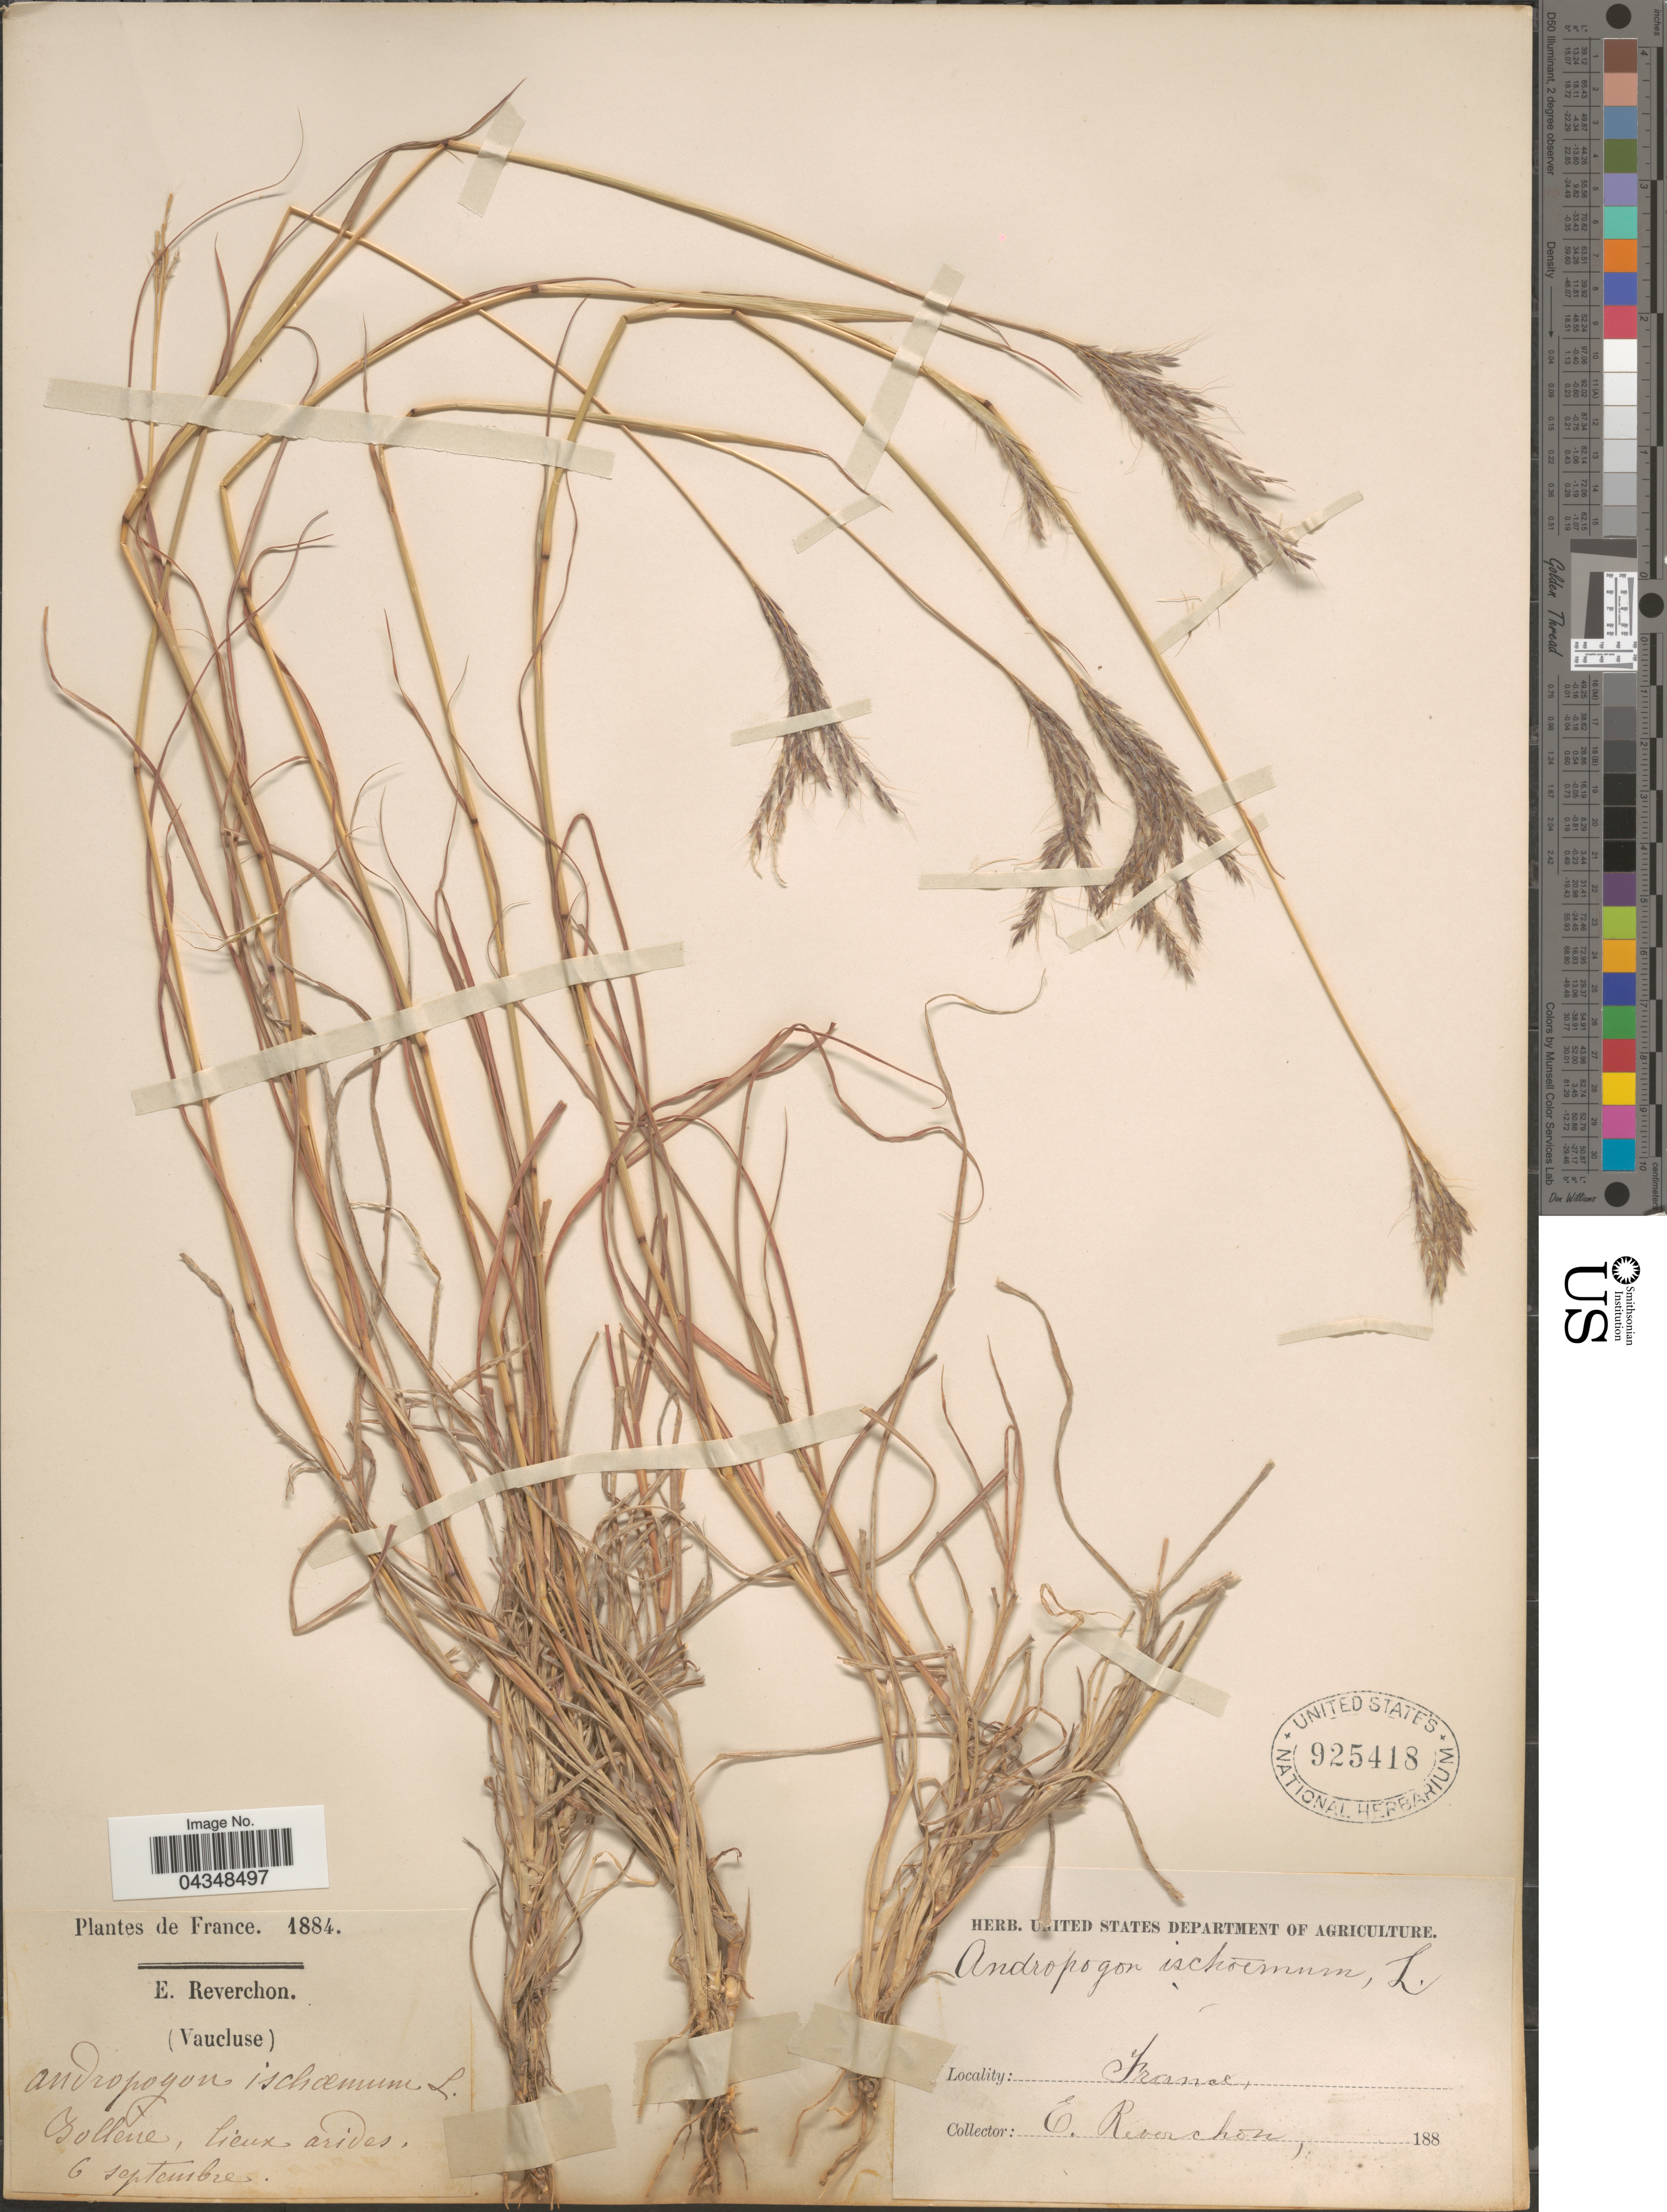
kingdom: Plantae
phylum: Tracheophyta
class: Liliopsida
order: Poales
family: Poaceae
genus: Bothriochloa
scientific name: Bothriochloa ischaemum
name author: (L.) Keng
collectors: E. Reverchon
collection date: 1884-09-06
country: France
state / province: Provence-Alpes-Côte d'Azur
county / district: Vaucluse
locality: (Vaucluse). Bollene, lieux arides.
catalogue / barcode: US 925418